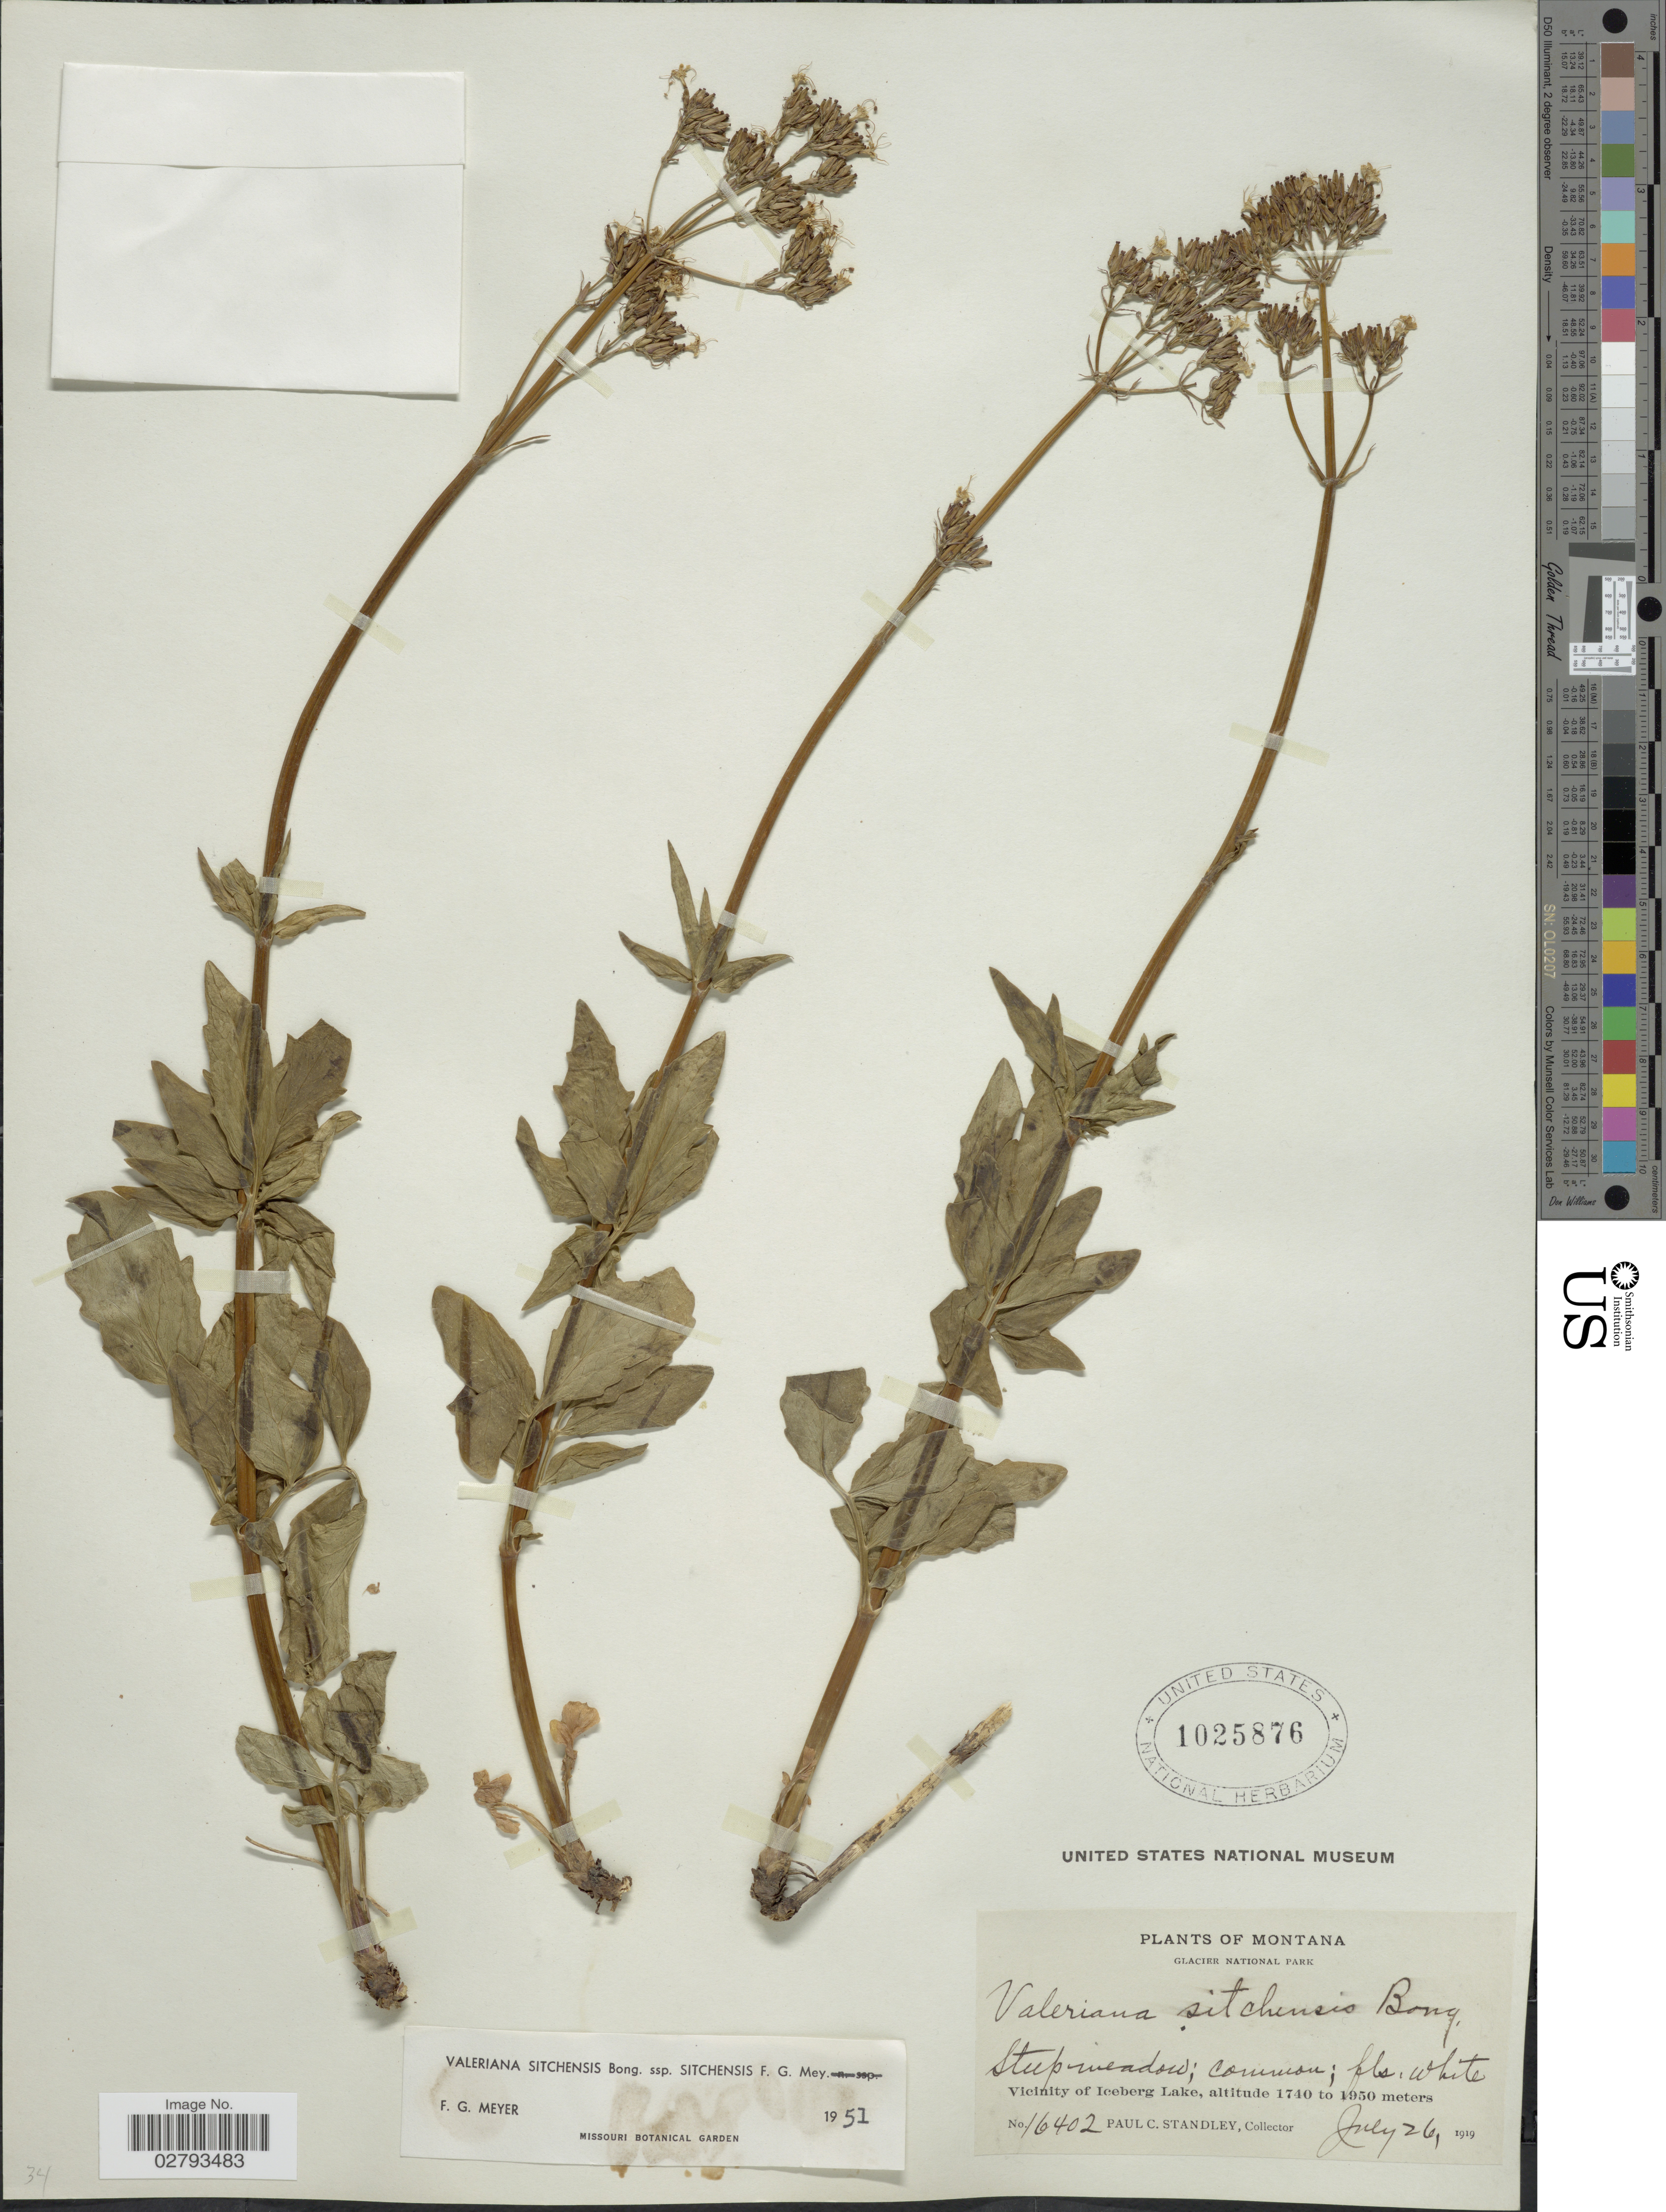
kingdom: Plantae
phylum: Tracheophyta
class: Magnoliopsida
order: Dipsacales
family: Caprifoliaceae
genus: Valeriana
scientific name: Valeriana sitchensis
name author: Bong.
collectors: P. C. Standley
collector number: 16402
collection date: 1919-07-26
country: United States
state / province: Montana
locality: Glacier National Park. Vicinity of Iceberg Lake.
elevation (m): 1740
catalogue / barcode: US 1025876